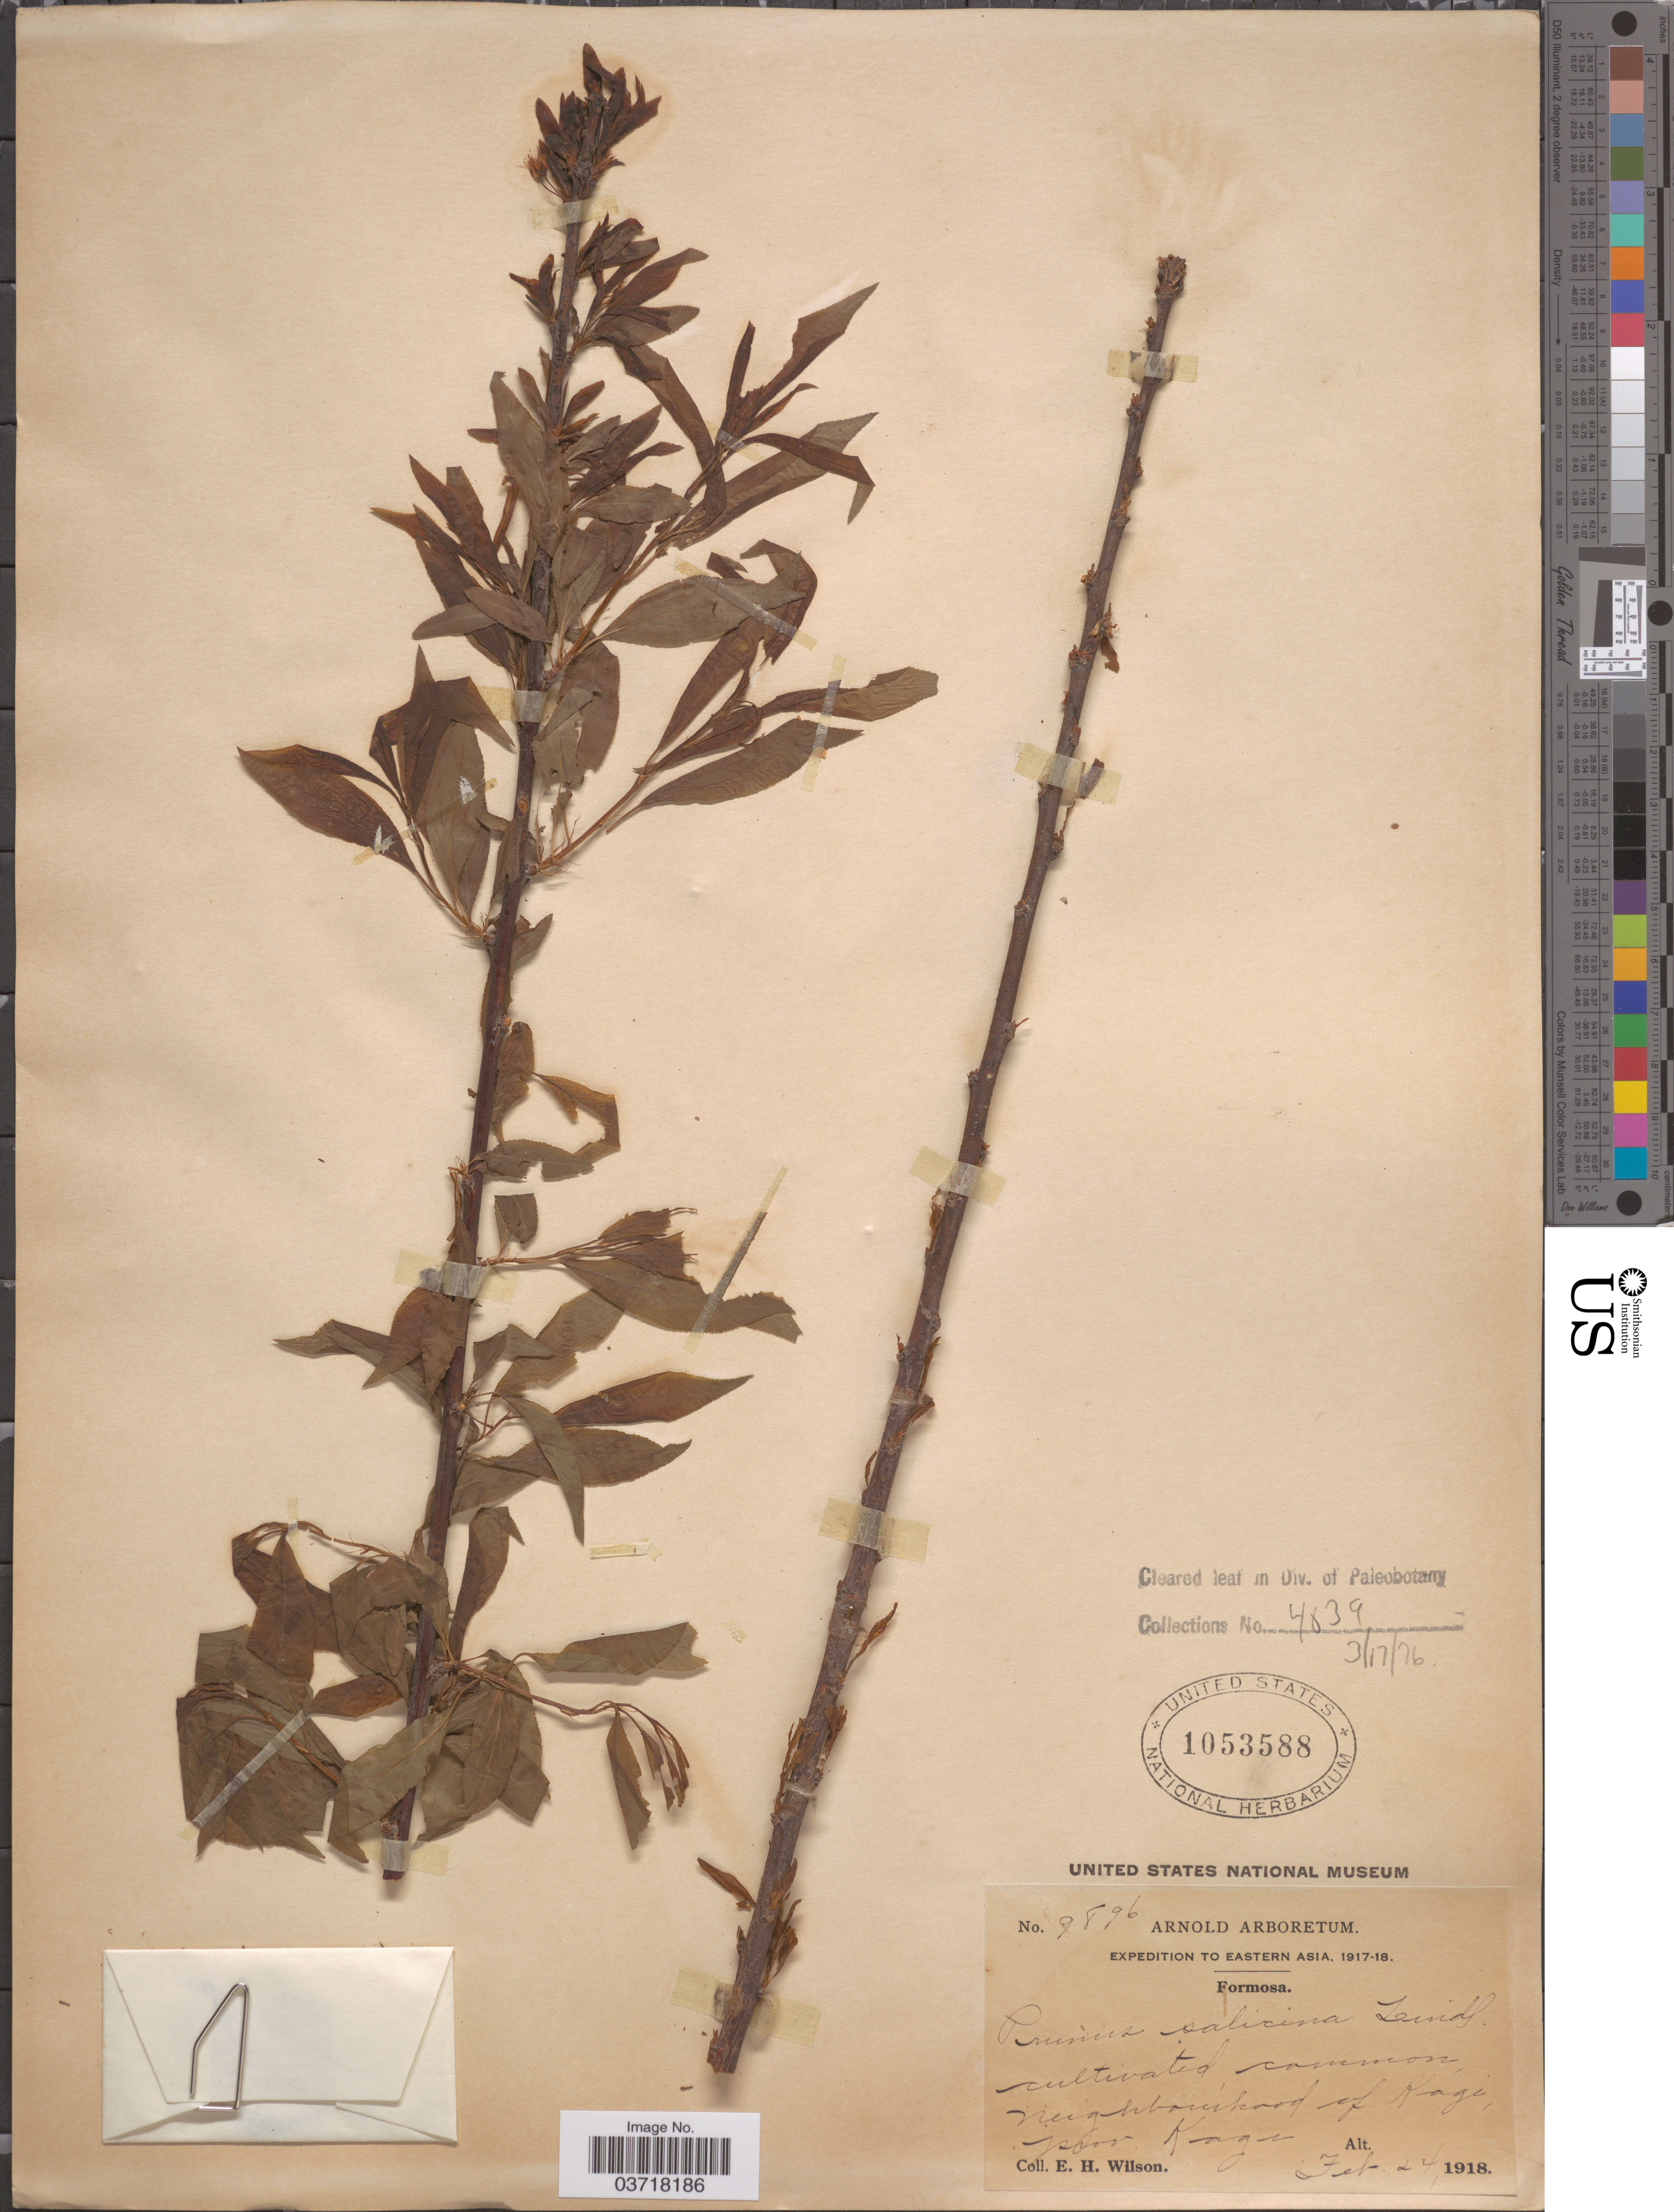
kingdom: Plantae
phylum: Tracheophyta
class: Magnoliopsida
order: Rosales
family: Rosaceae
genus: Prunus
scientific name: Prunus salicina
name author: Lindl.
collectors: E. Wilson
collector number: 9896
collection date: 1918-02-24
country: Taiwan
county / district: Chiayi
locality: Formosa. Neighbourhood of Kagi, prov. Kagi.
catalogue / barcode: US 1053588